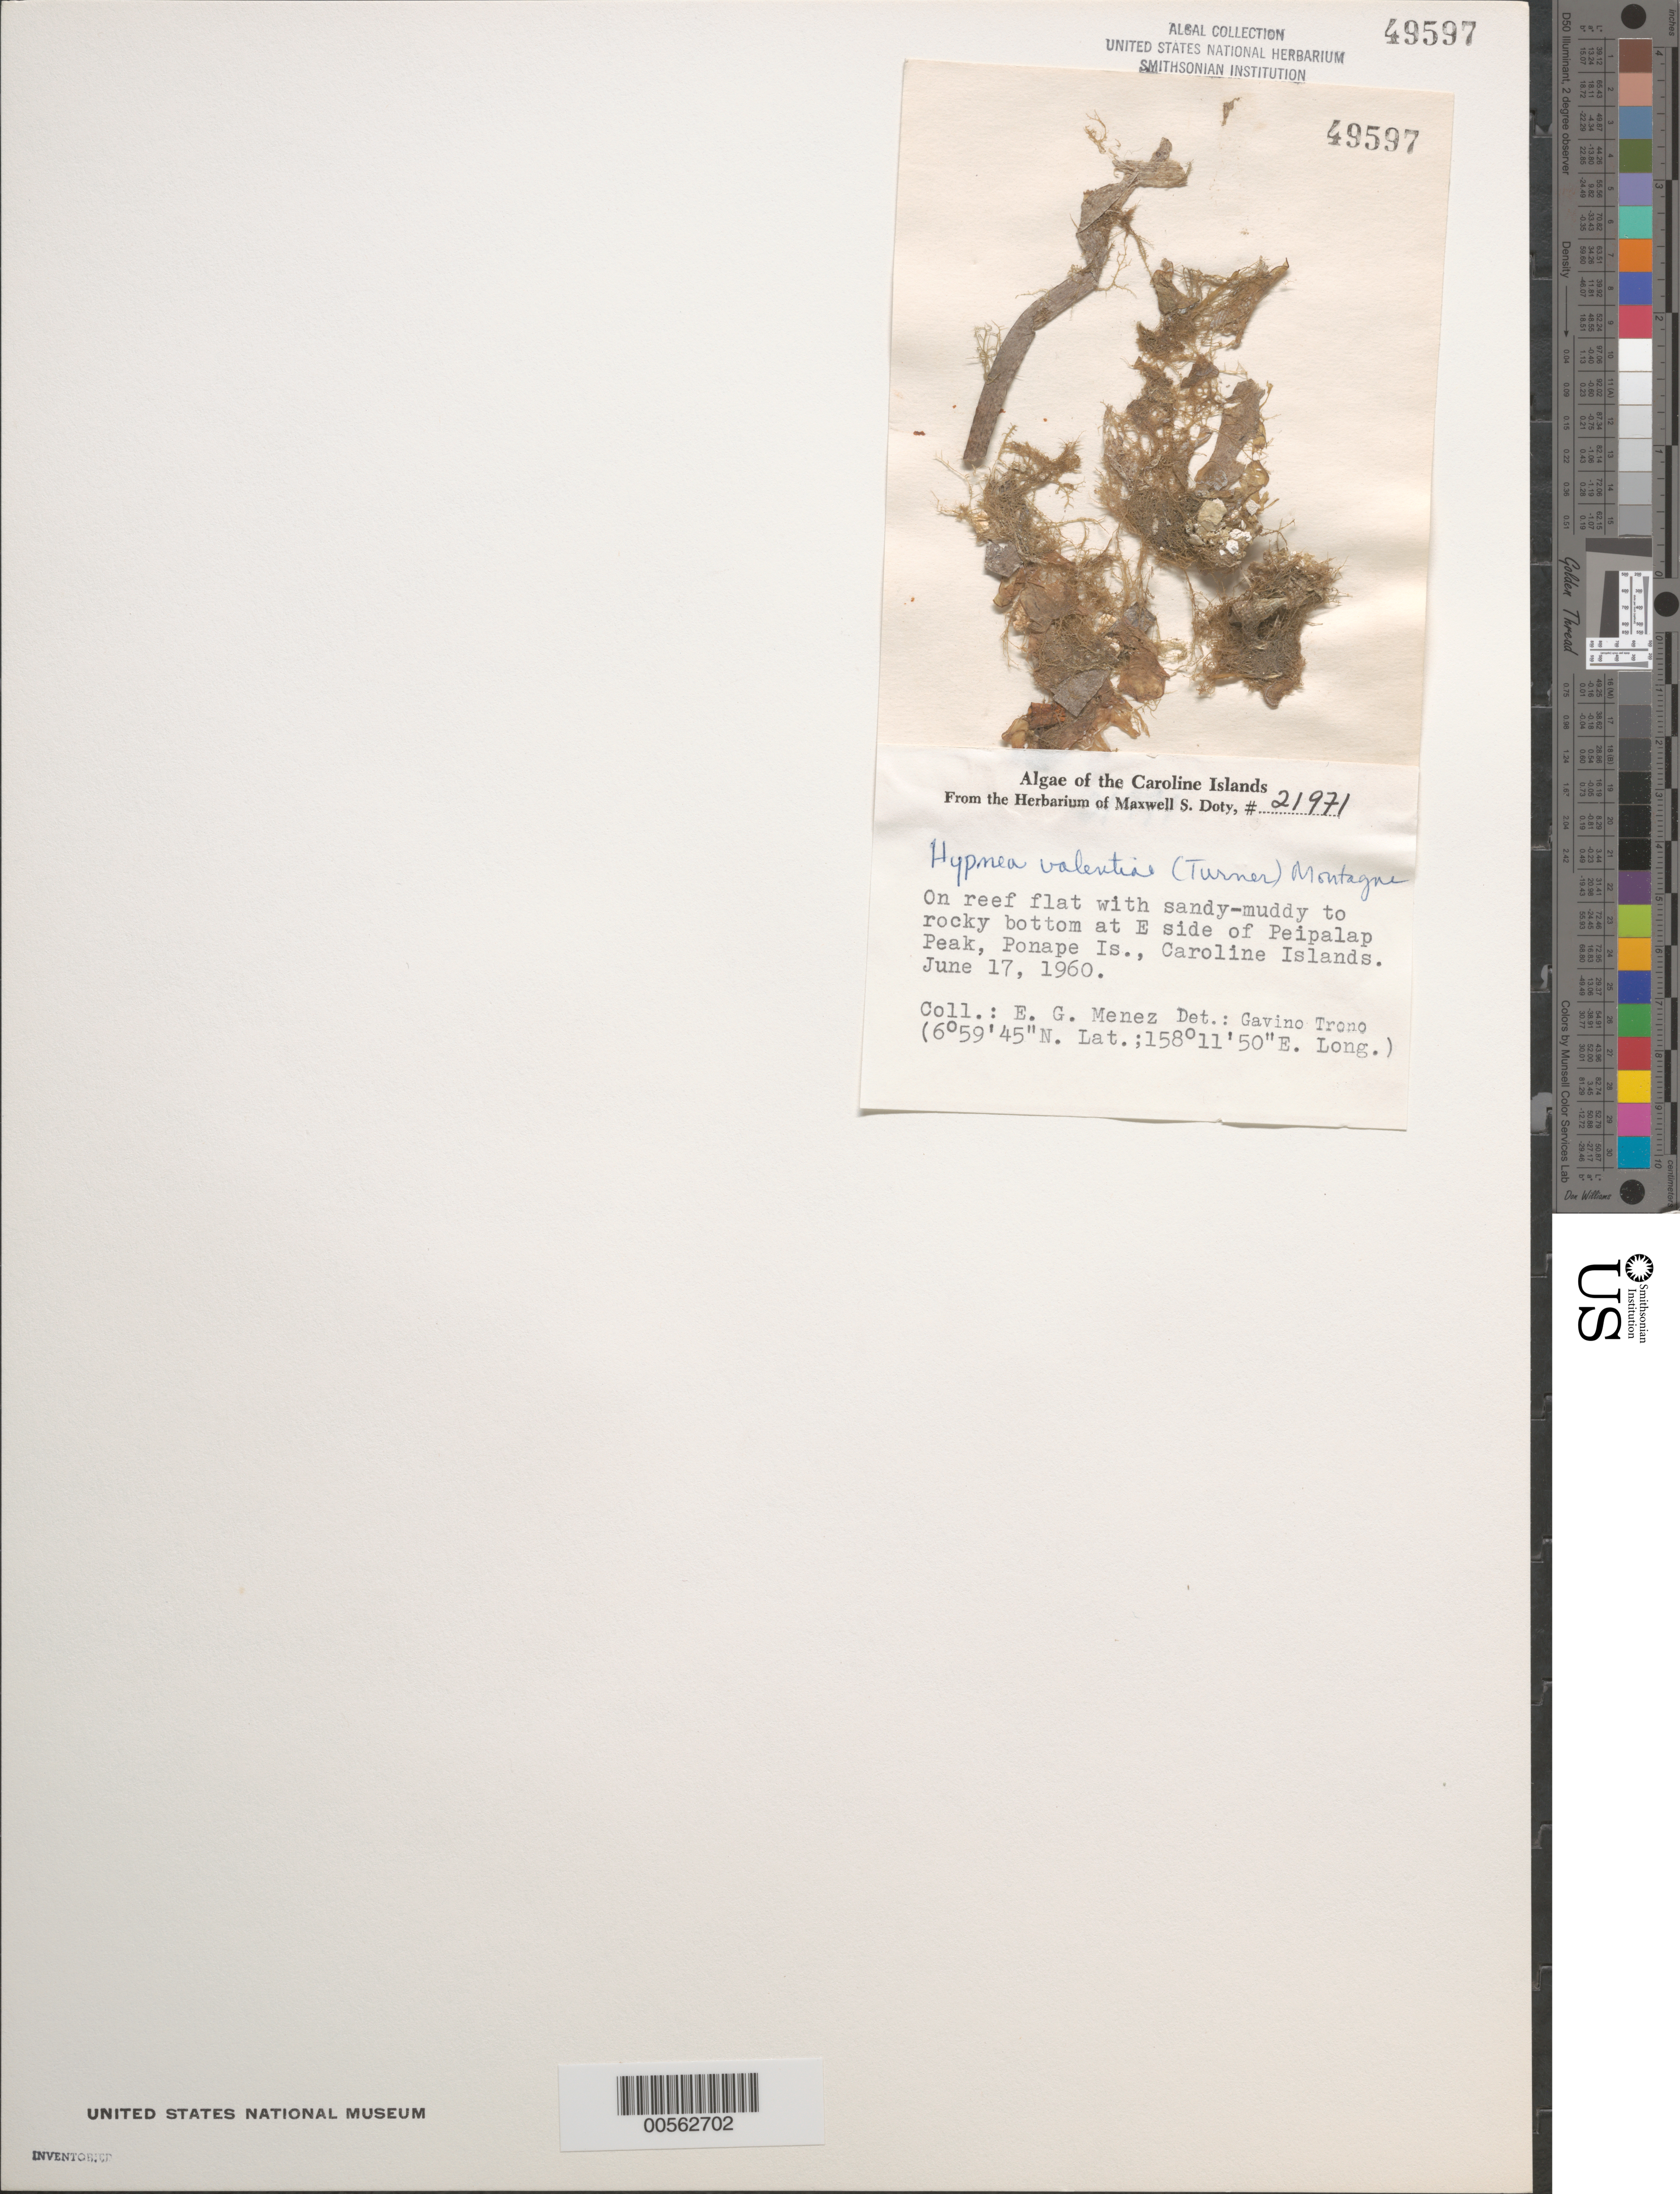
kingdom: Plantae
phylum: Rhodophyta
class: Florideophyceae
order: Gigartinales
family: Cystocloniaceae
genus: Hypnea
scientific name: Hypnea valentiae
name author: (Turner) Mont.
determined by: Trono, Gavino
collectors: Meñez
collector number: MSD 21971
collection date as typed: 17 Jun 1960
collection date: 1960-06-17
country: Micronesia, Federated States of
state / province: Pohnpei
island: Pohnpei [Ponape]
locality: Peipalap Peak, east side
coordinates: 6 59' 45" N, 158 11' 50" E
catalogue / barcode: US 49597